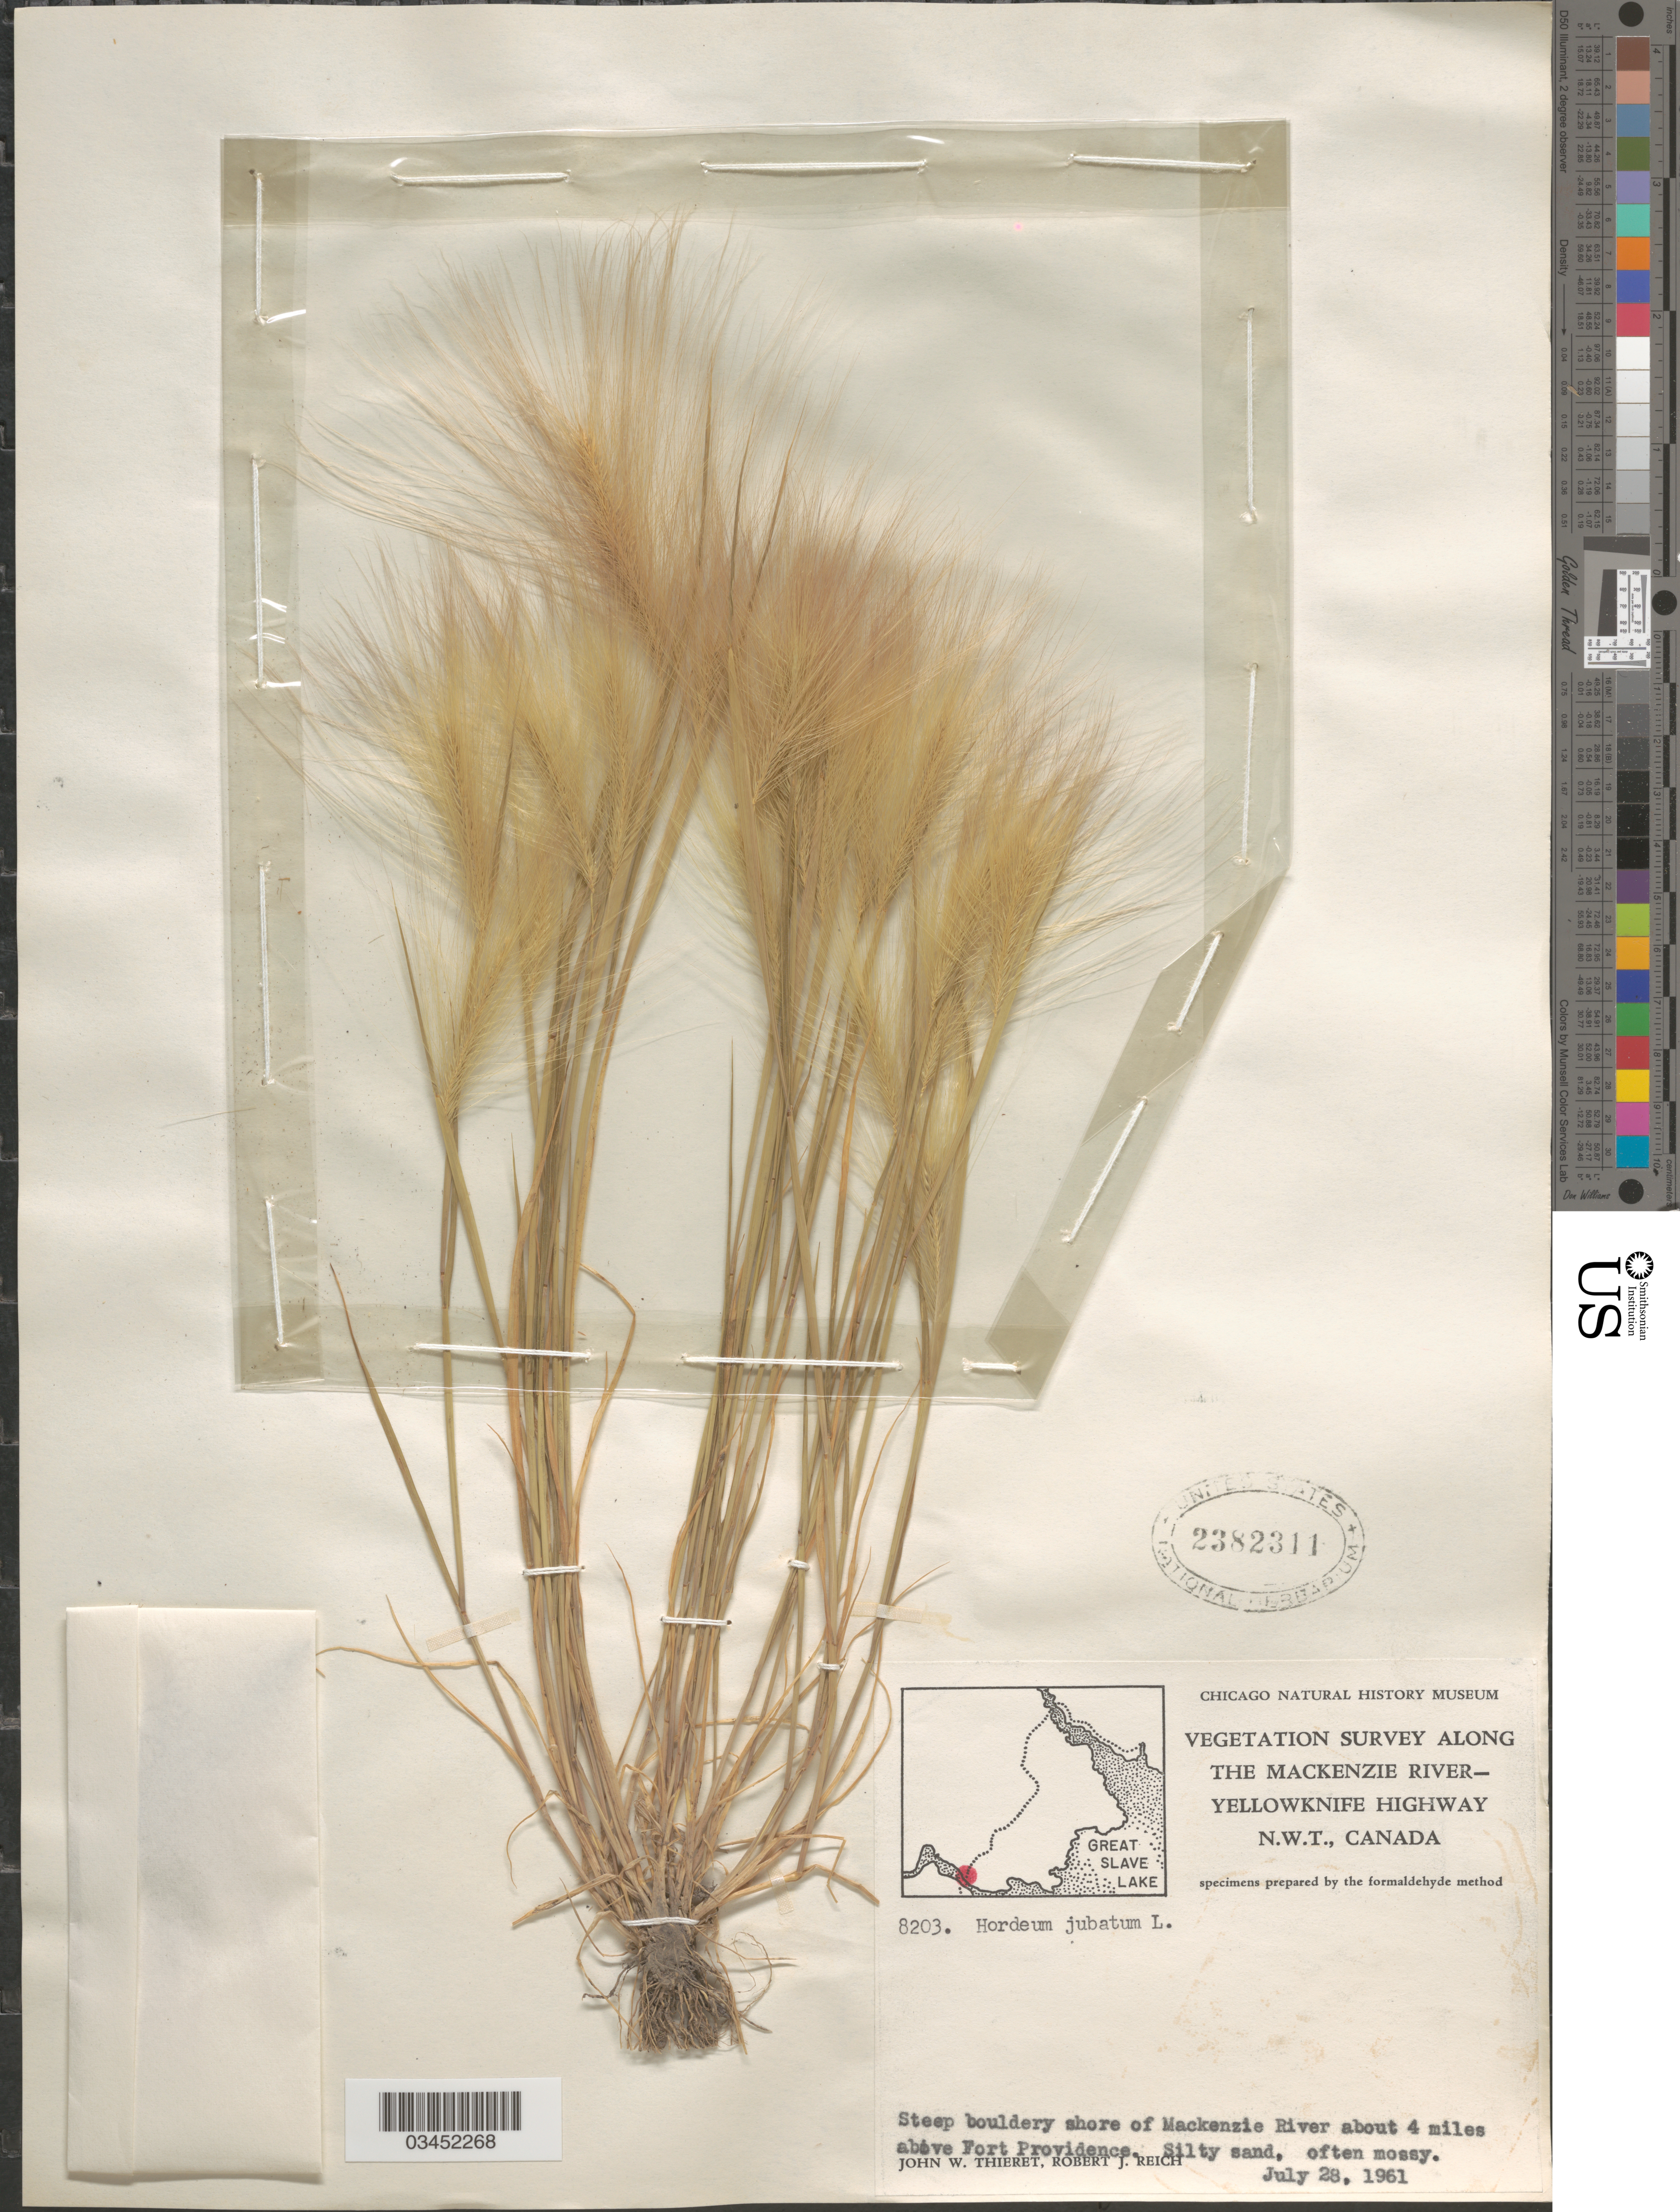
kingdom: Plantae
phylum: Tracheophyta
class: Liliopsida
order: Poales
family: Poaceae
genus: Hordeum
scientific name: Hordeum jubatum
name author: L.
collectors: J. W. Thieret & R. Reich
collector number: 8203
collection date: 1961-07-28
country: Canada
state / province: Northwest Territories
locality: Vegetation Survey along the MacKenzie River - Yellowknife Highway. Steep bouldery shore of Mackenzie River about 4 miles above Fort Providence.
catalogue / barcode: US 2382311